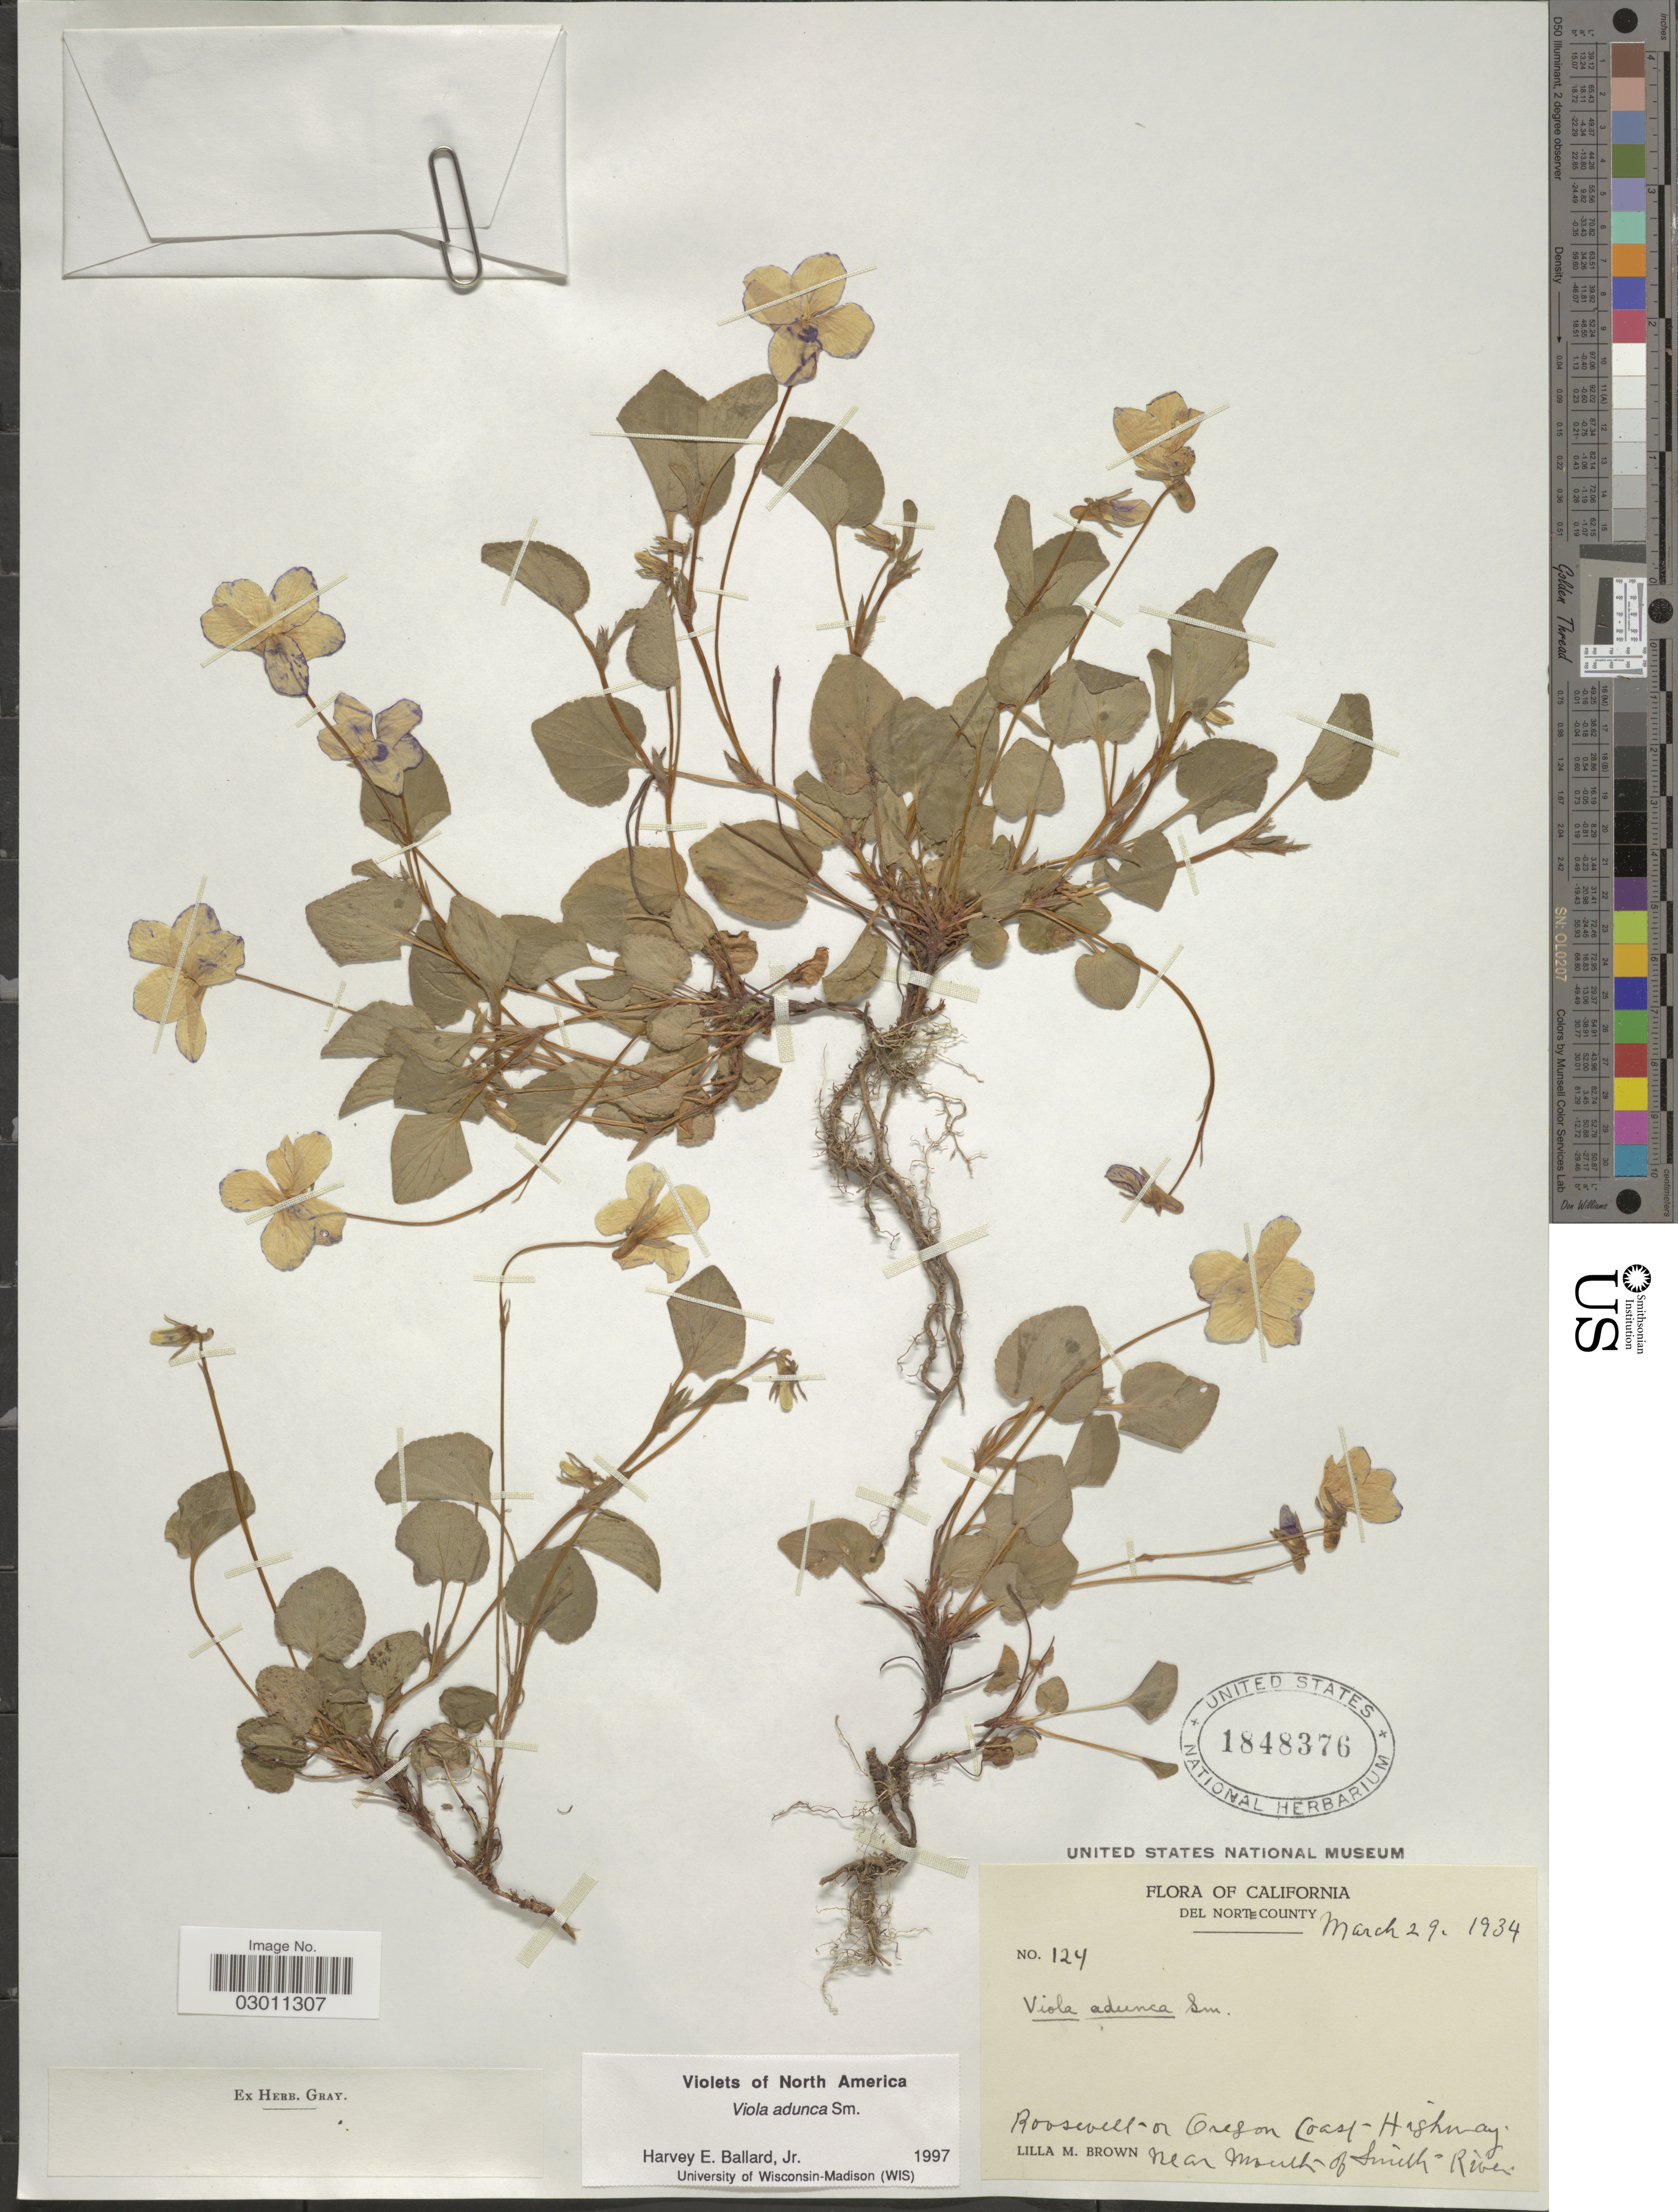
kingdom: Plantae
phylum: Tracheophyta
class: Magnoliopsida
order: Malpighiales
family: Violaceae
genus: Viola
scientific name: Viola adunca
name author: Sm.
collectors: L. M. Brown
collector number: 124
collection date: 1934-03-29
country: United States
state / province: California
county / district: Del Norte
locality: Del Norte County. Roosevelt or Oregon Coast Highway. Near mouth of Smith River.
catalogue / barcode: US 1848376